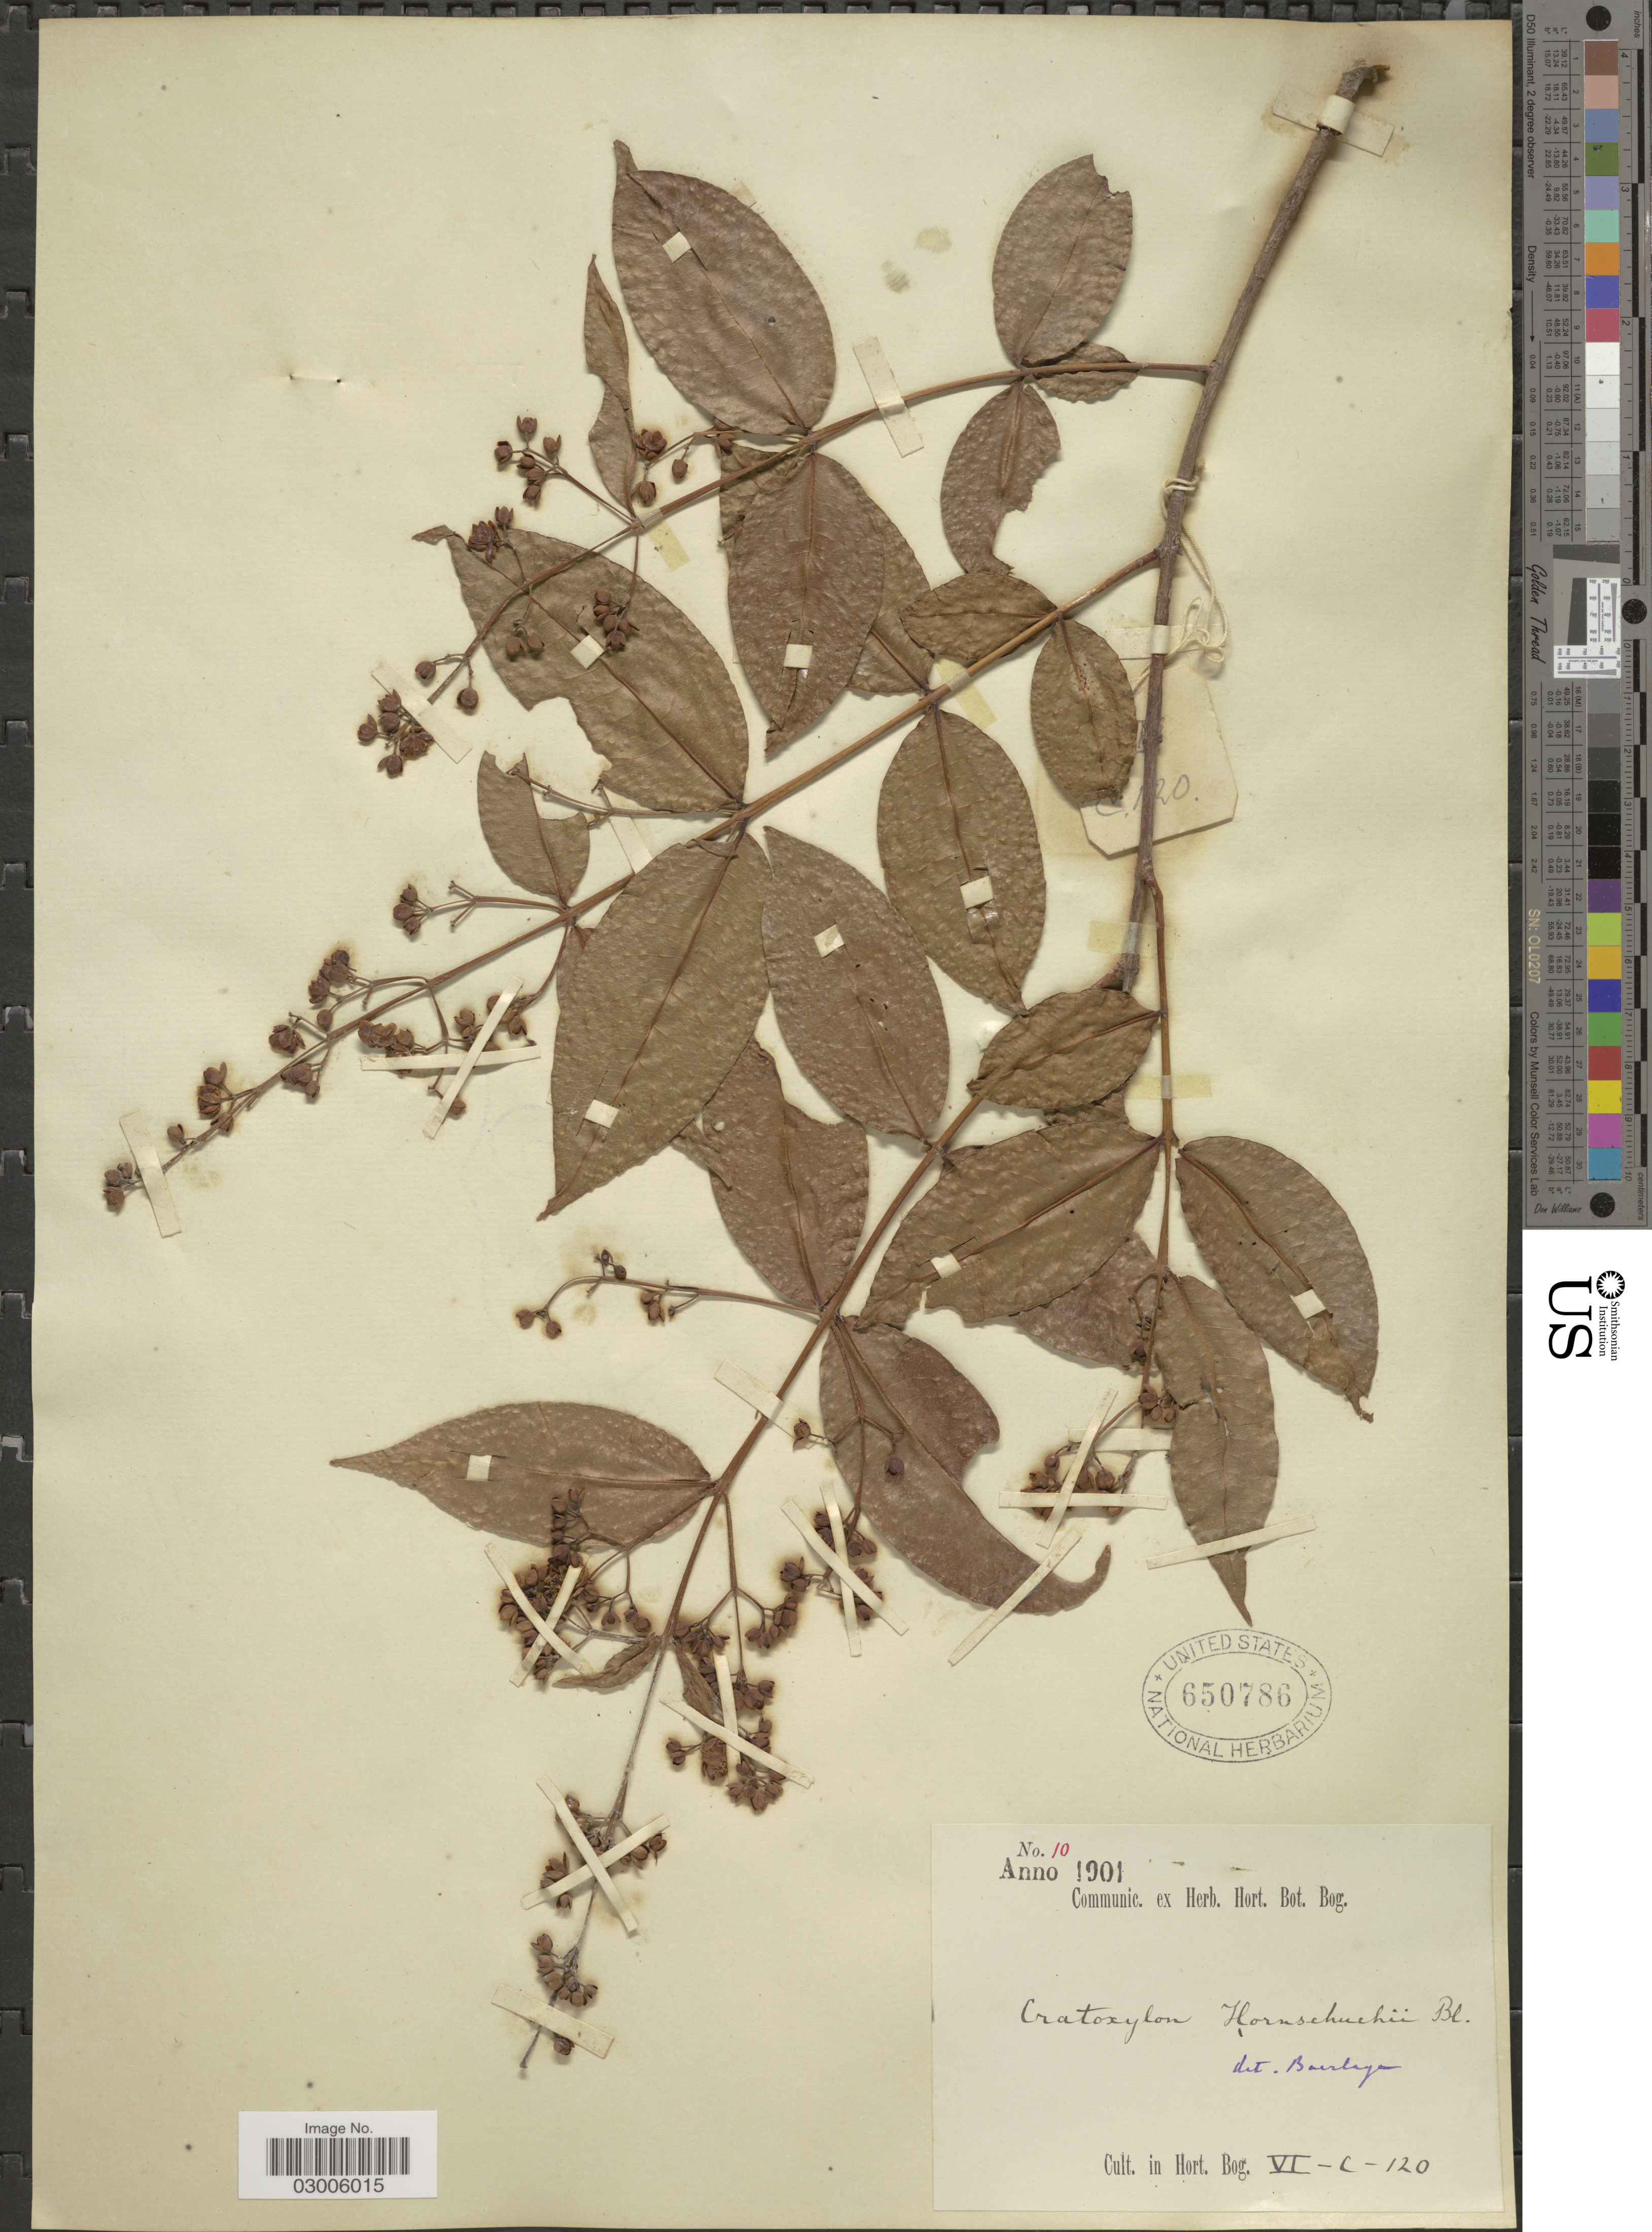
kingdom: Plantae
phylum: Tracheophyta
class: Magnoliopsida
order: Malpighiales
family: Hypericaceae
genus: Cratoxylum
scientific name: Cratoxylum hornschuchii sensu Llanos non Blume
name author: Blanco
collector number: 10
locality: Cult. in Hort. Bog. VI-C-120.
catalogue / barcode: US 650786